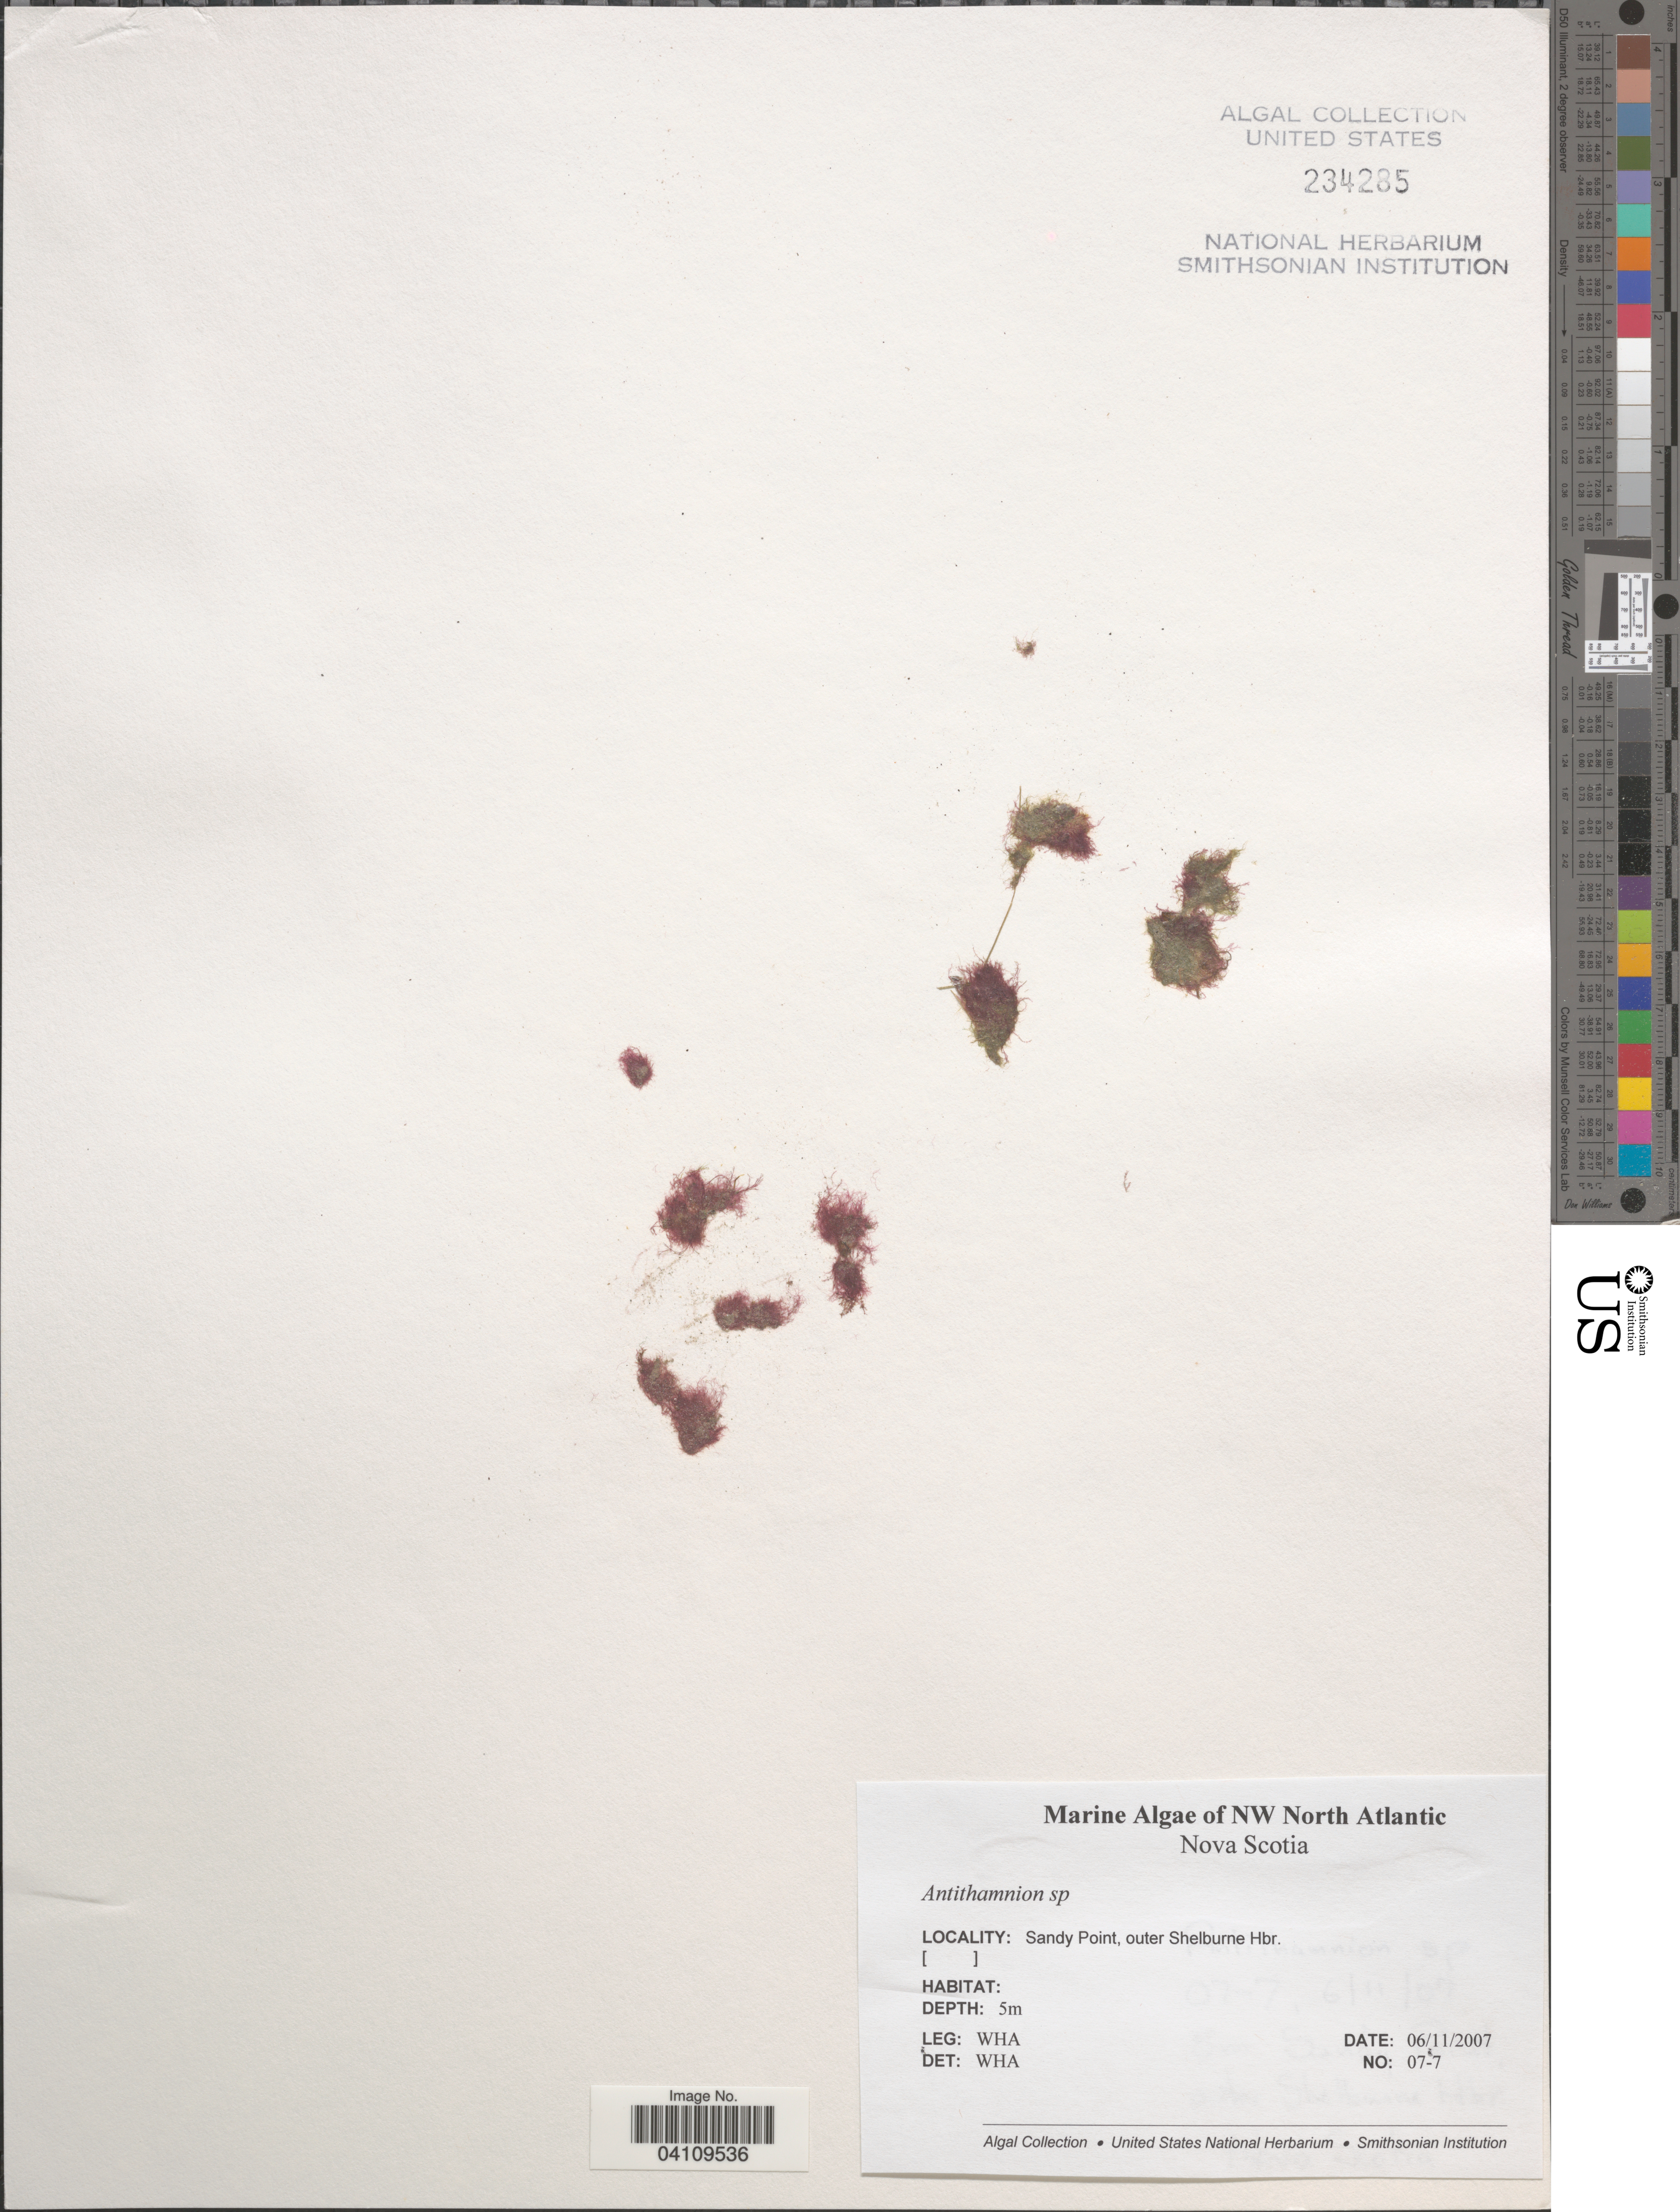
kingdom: Plantae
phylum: Rhodophyta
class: Florideophyceae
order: Ceramiales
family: Ceramiaceae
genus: Antithamnion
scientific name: Antithamnion sp.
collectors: W. H. Adey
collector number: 07-7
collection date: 2007-11-06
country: Canada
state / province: Nova Scotia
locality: NW North Atlantic. Sandy Point, outer Shelburne Hbr.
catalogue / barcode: US 234285